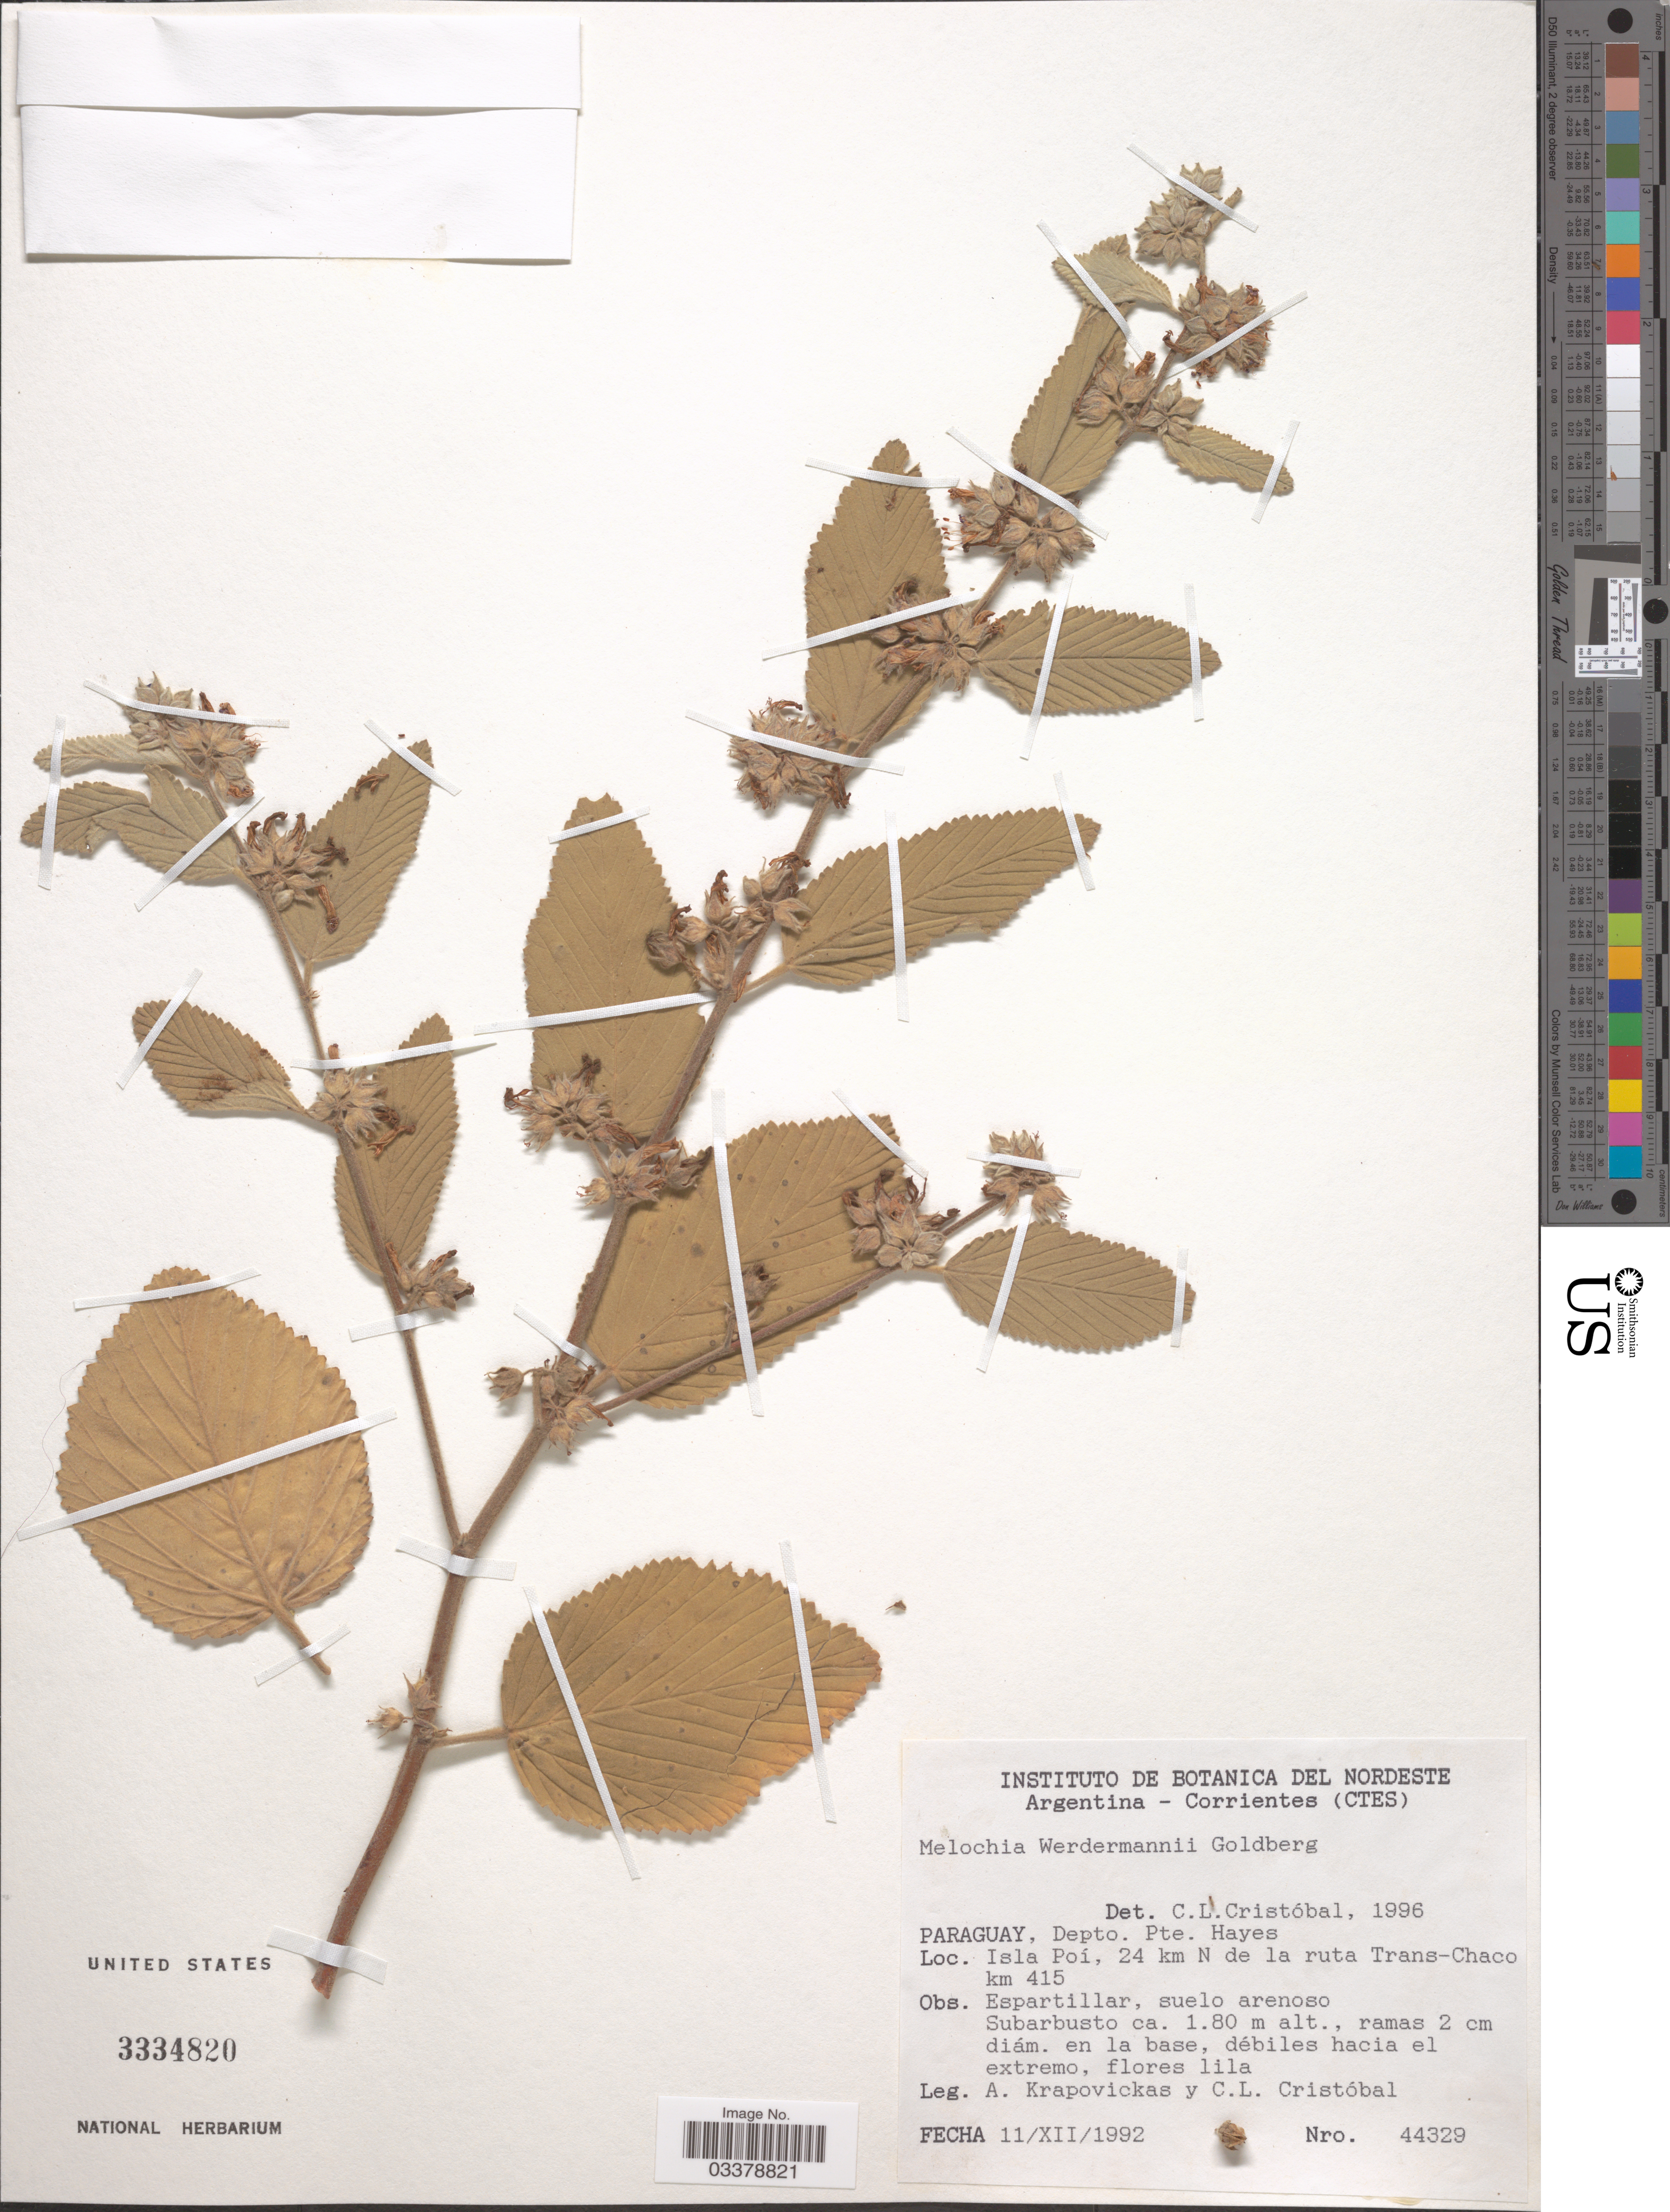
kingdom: Plantae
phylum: Tracheophyta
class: Magnoliopsida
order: Malvales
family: Malvaceae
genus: Melochia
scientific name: Melochia werdermannii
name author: Goldberg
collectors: A. Krapovickas & C. L. Cristóbal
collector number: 44329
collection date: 1992-12-11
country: Paraguay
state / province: Presidente Hayes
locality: Depto. Pte. Hayes, Isla Poí, 24 km N de la ruta Trans-Chaco km 415.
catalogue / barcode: US 3334820